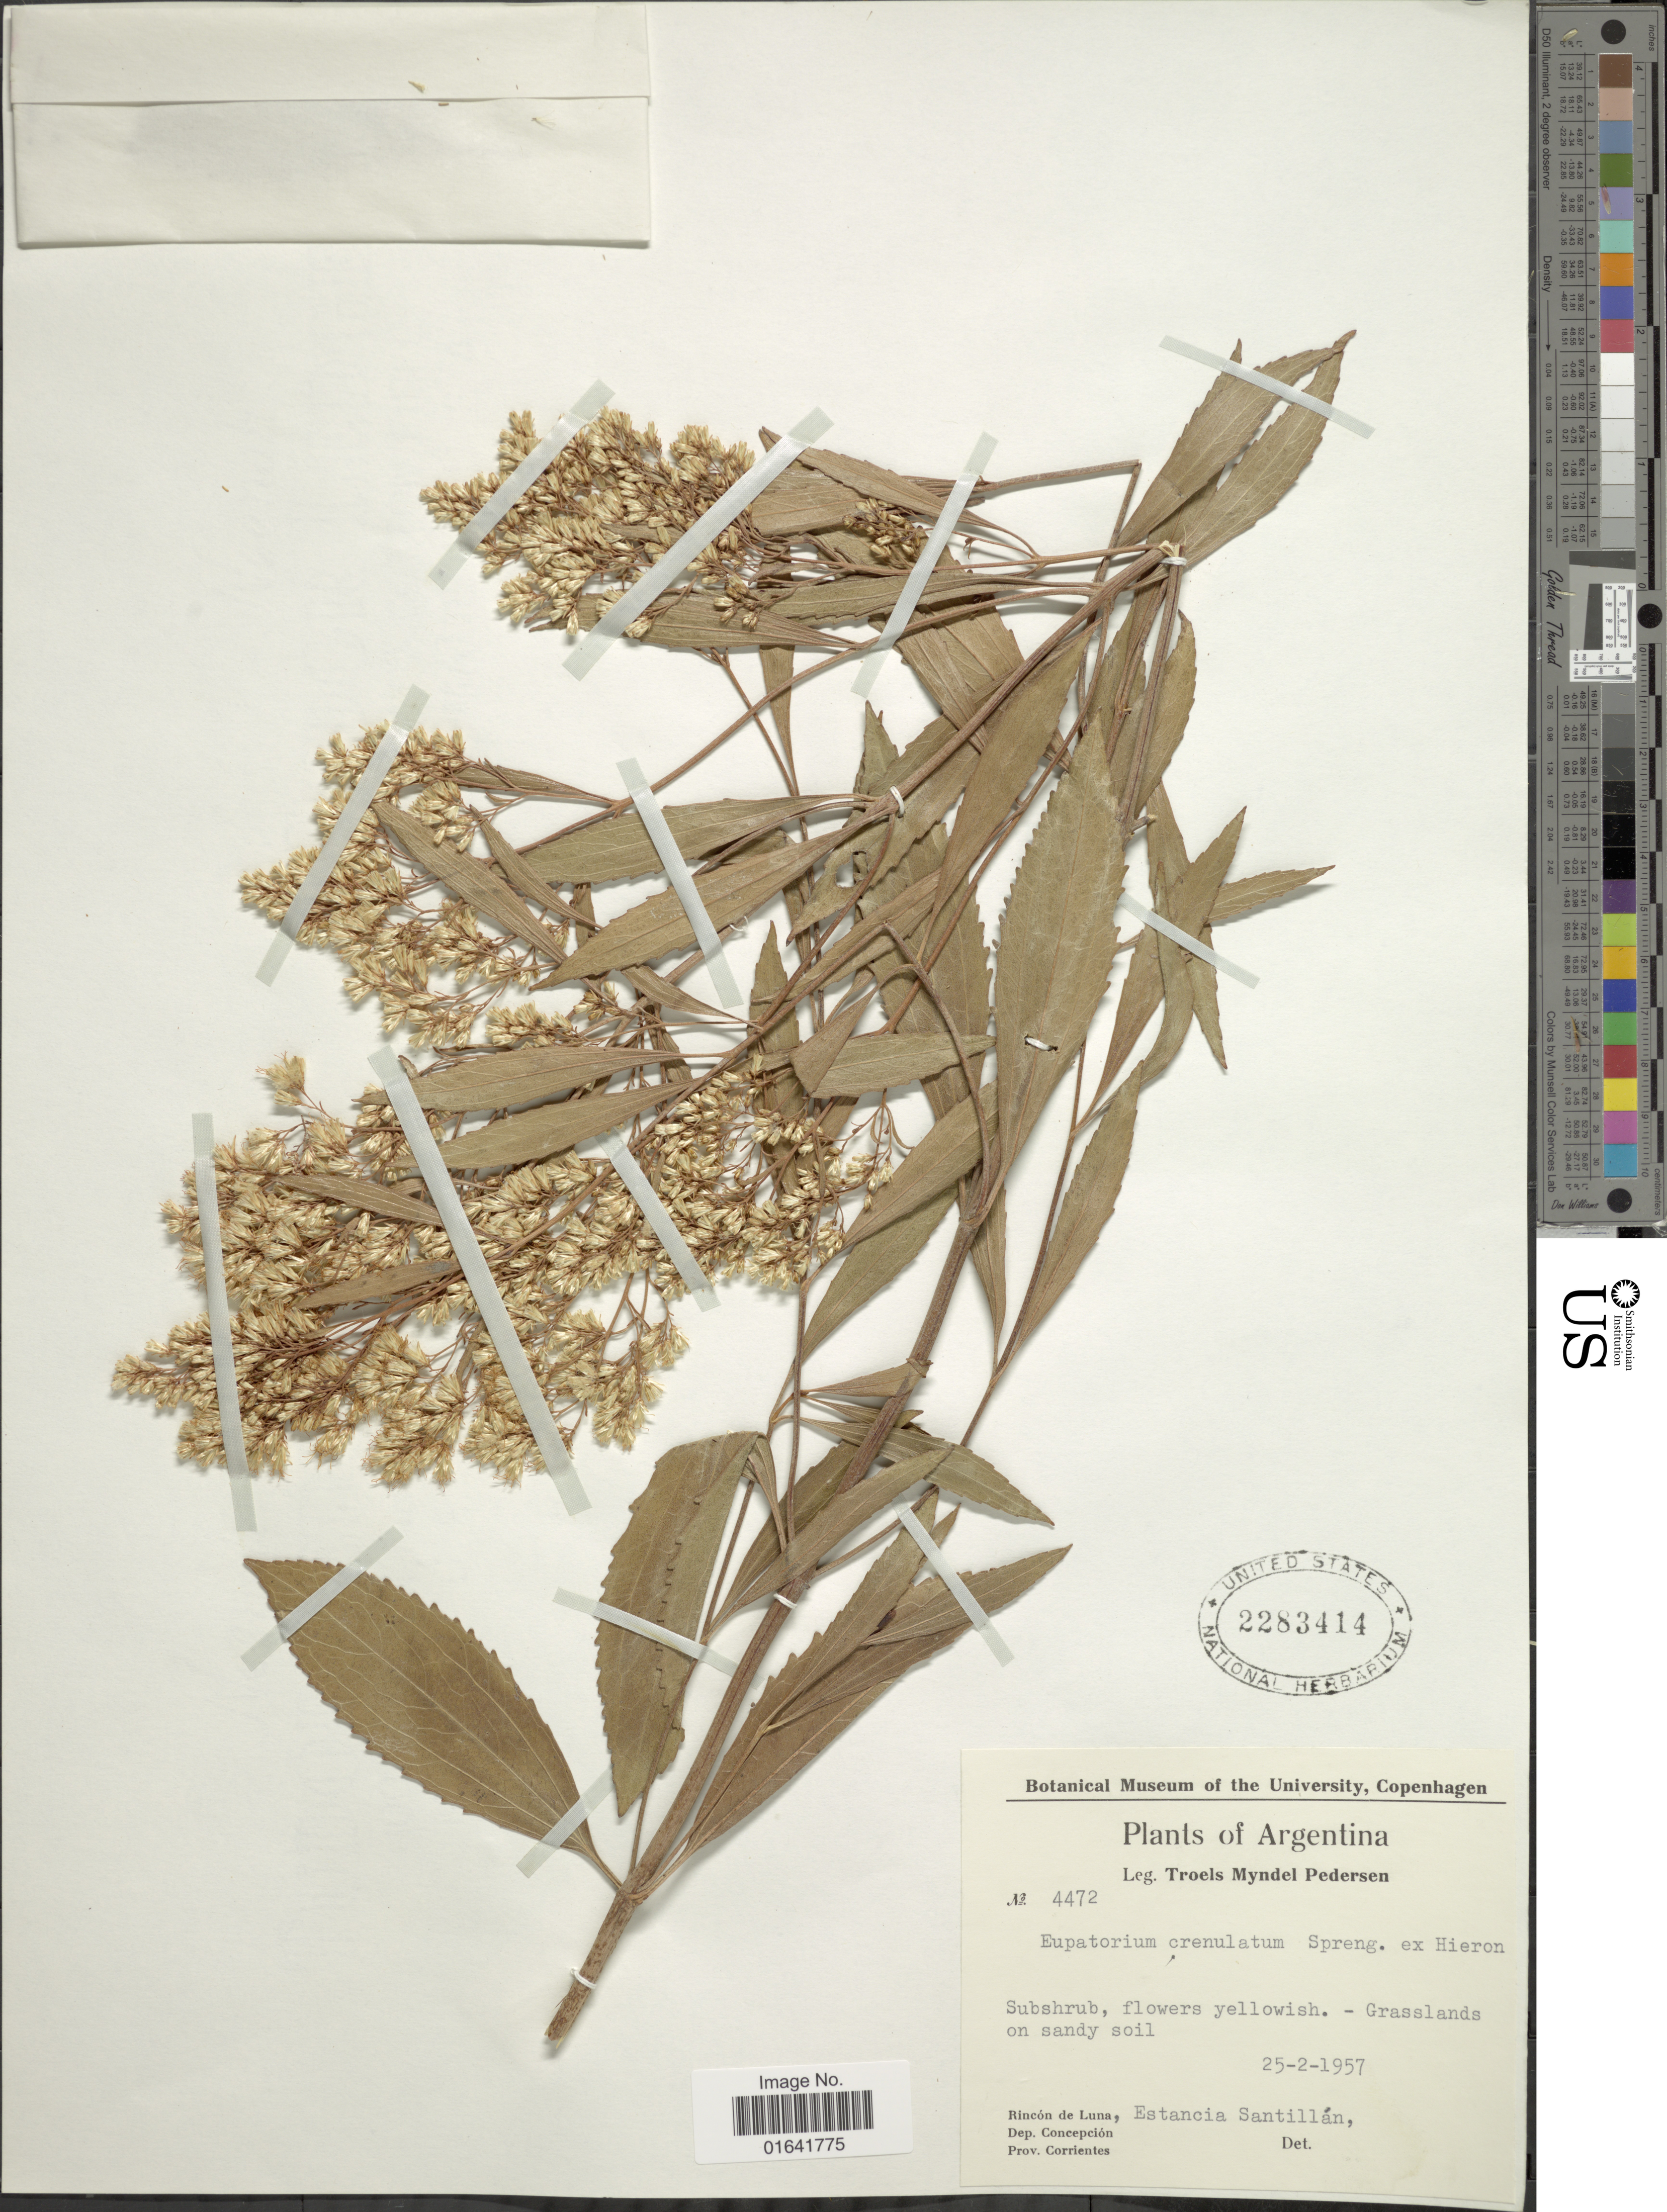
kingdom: Plantae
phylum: Tracheophyta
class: Magnoliopsida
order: Asterales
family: Asteraceae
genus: Raulinoreitzia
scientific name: Raulinoreitzia crenulata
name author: (Spreng.) R.M. King & H. Rob.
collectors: T. Pederson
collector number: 4472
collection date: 1957-02-25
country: Argentina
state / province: Corrientes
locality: Estancia Santillám, Rincón de Luna, Dep. Concepción.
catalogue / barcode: US 2283414